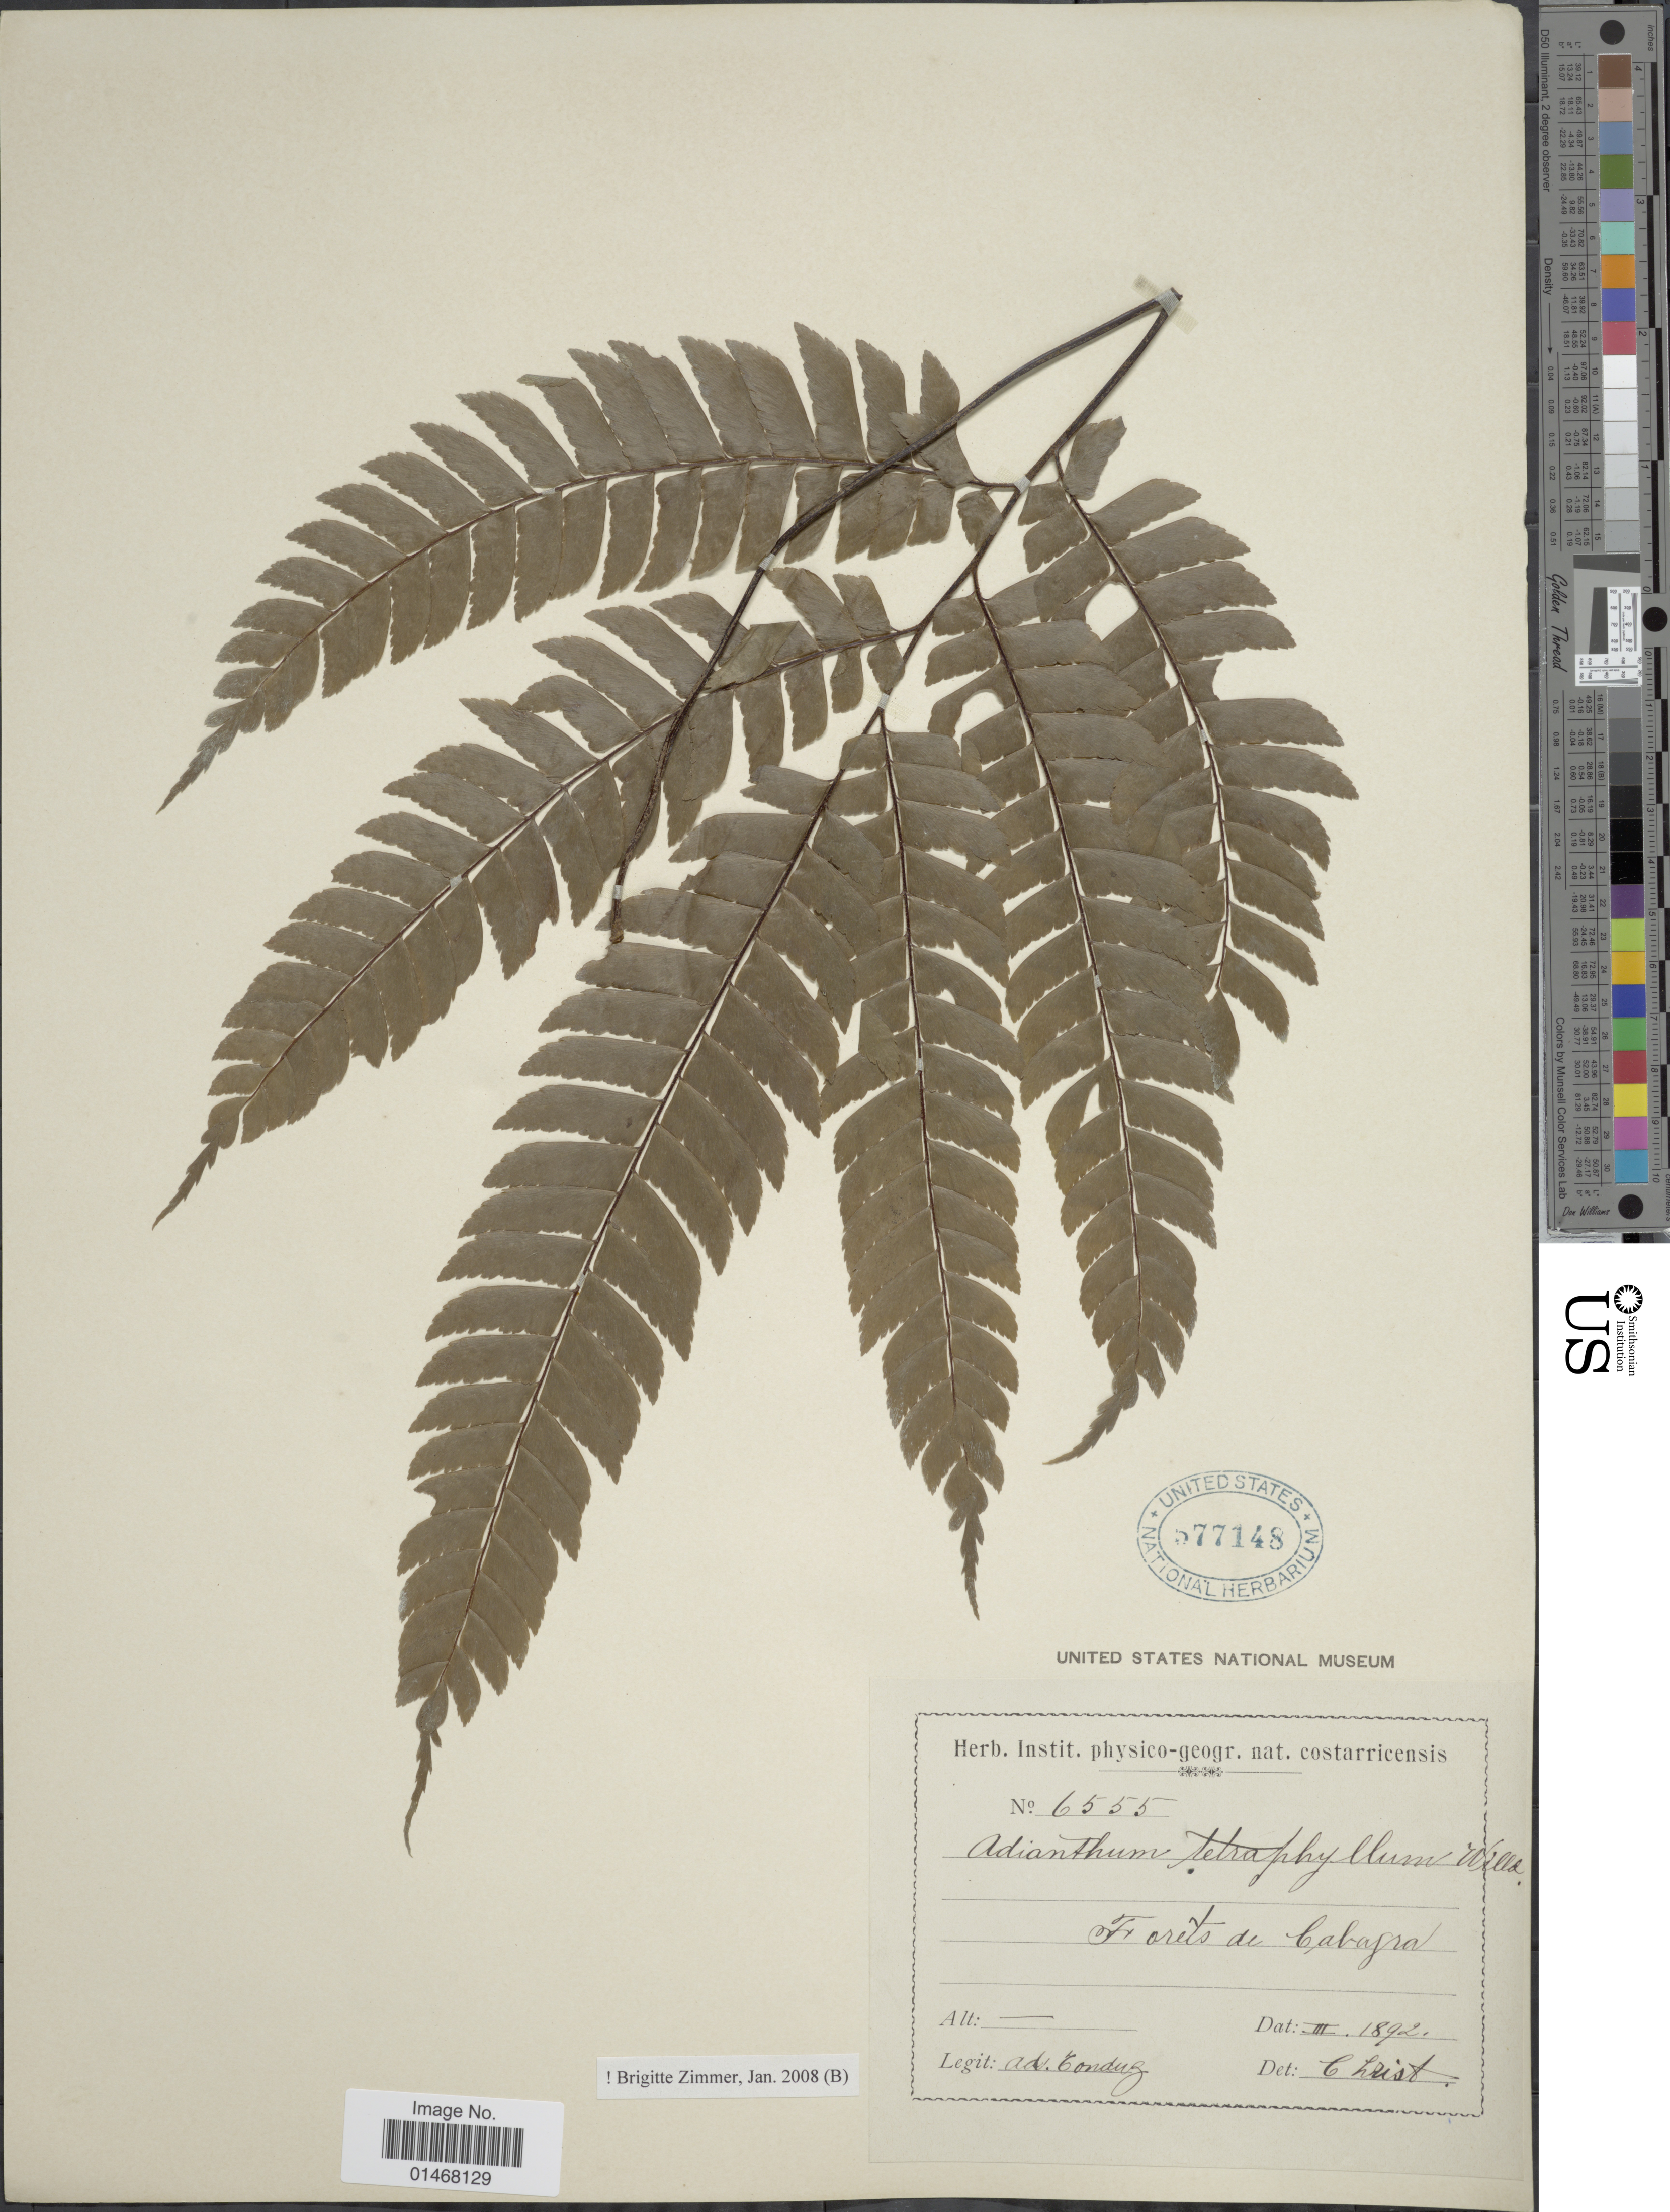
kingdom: Plantae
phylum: Tracheophyta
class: Polypodiopsida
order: Polypodiales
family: Pteridaceae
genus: Adiantum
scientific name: Adiantum tetraphyllum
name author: Humb. & Bonpl. ex Willd.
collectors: A. Tonduz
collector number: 6555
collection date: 1892-03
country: Costa Rica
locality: Forest de Cabagra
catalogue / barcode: US 577148